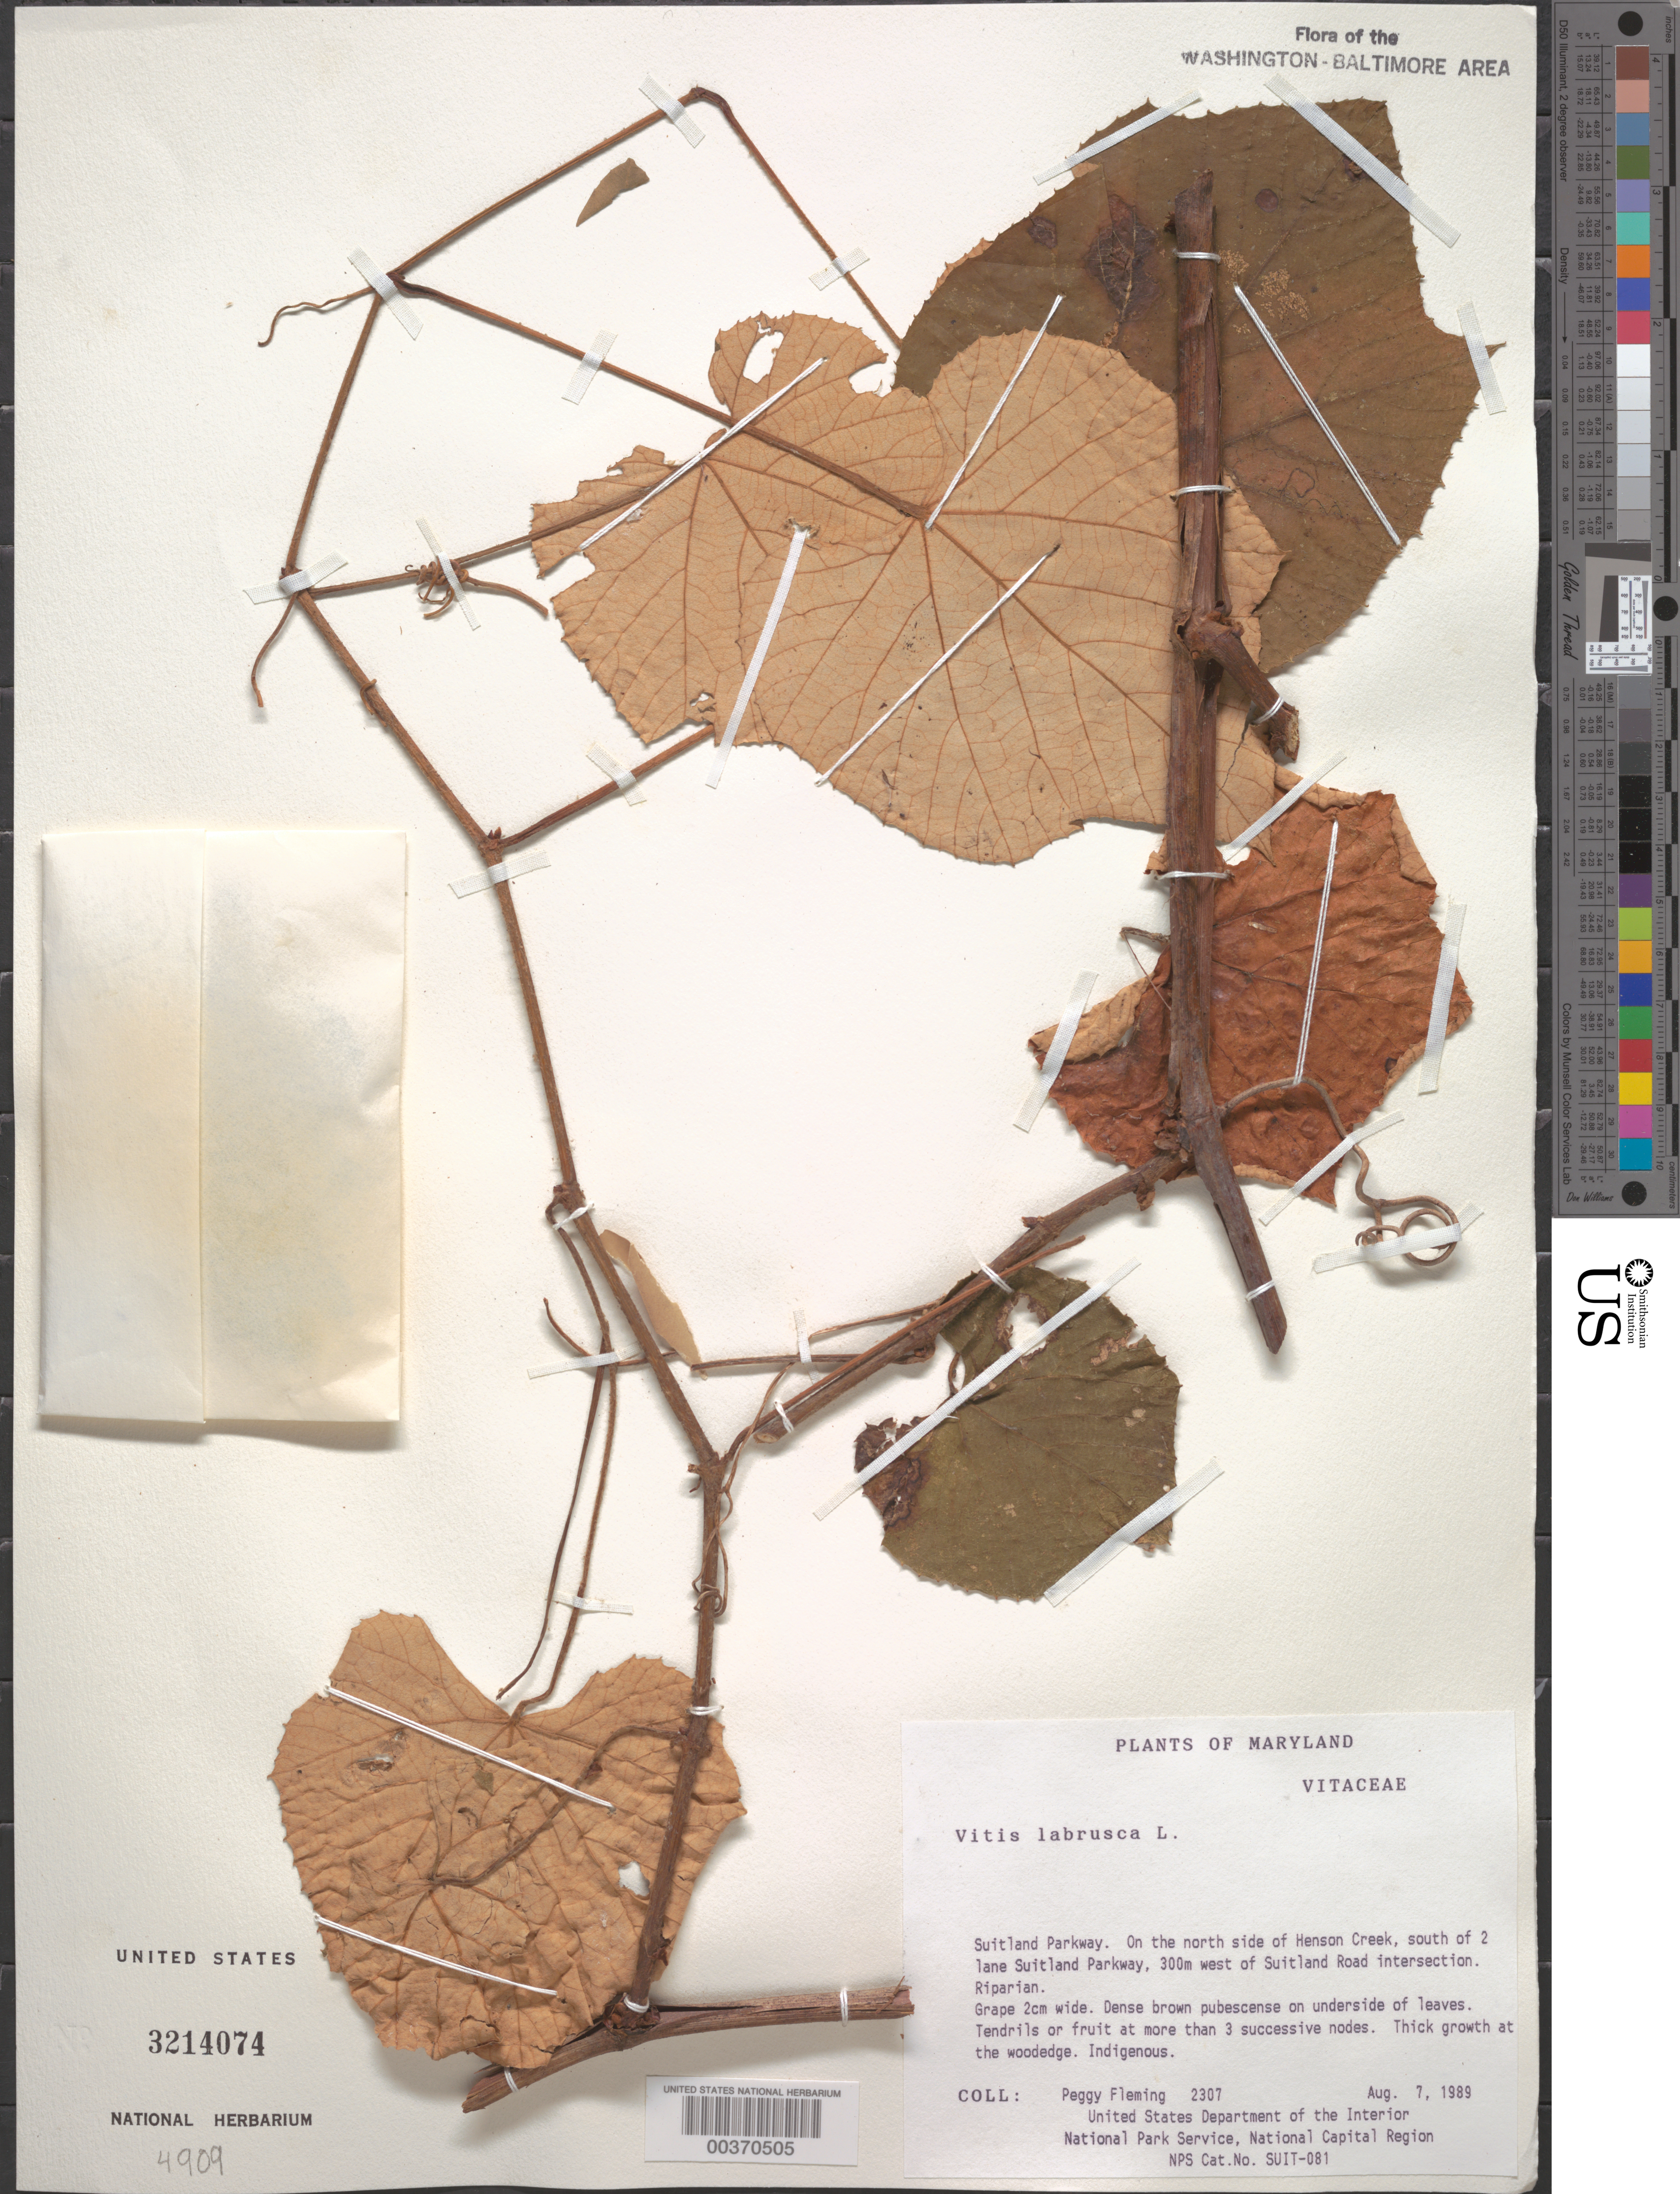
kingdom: Plantae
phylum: Tracheophyta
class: Magnoliopsida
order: Vitales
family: Vitaceae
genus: Vitis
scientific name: Vitis labrusca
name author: L.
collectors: P. Fleming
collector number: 2307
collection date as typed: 07 Aug 1989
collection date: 1989-08-07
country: United States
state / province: Maryland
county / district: Prince George's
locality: Suitland Parkway, N of Henson Creek, S of 2 Land Suitland Parkway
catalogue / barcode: US 3214074